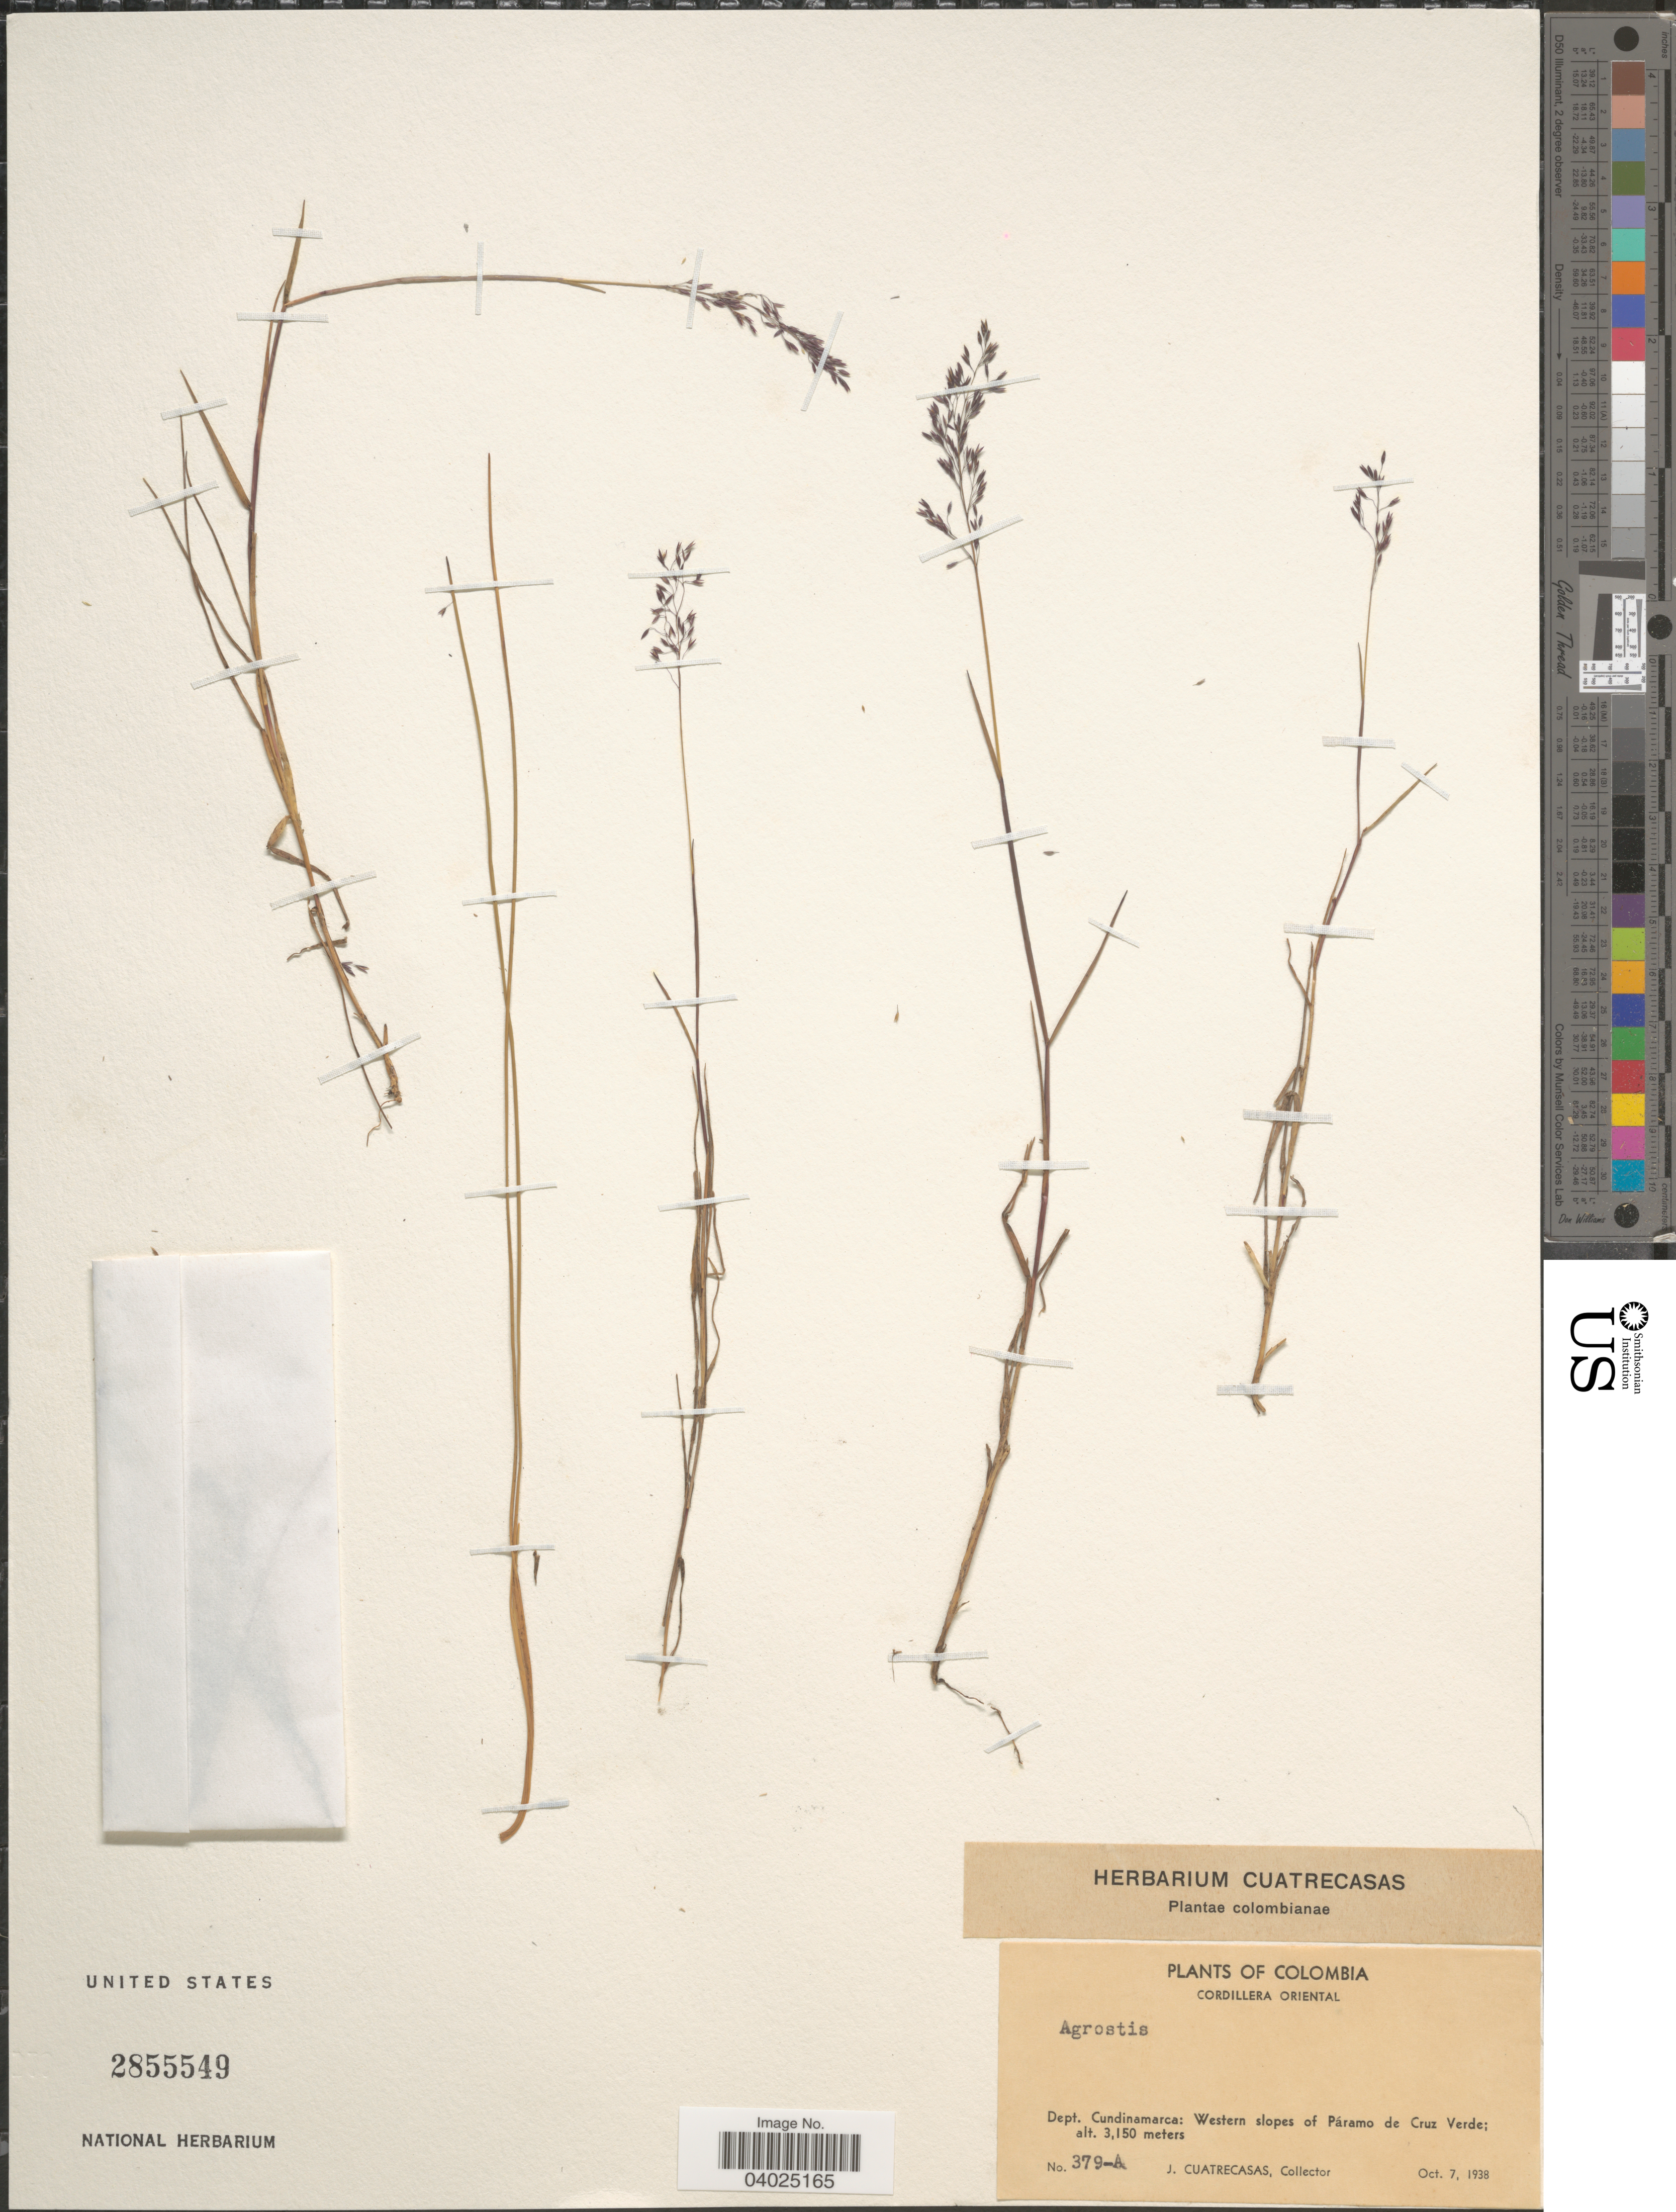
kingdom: Plantae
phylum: Tracheophyta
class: Liliopsida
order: Poales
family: Poaceae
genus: Agrostis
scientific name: Agrostis sp.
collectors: J. Cuatrecasas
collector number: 379-A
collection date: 1938-10-07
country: Colombia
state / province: Cundinamarca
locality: Cordillera Oriental. Dept. Cundinamarca: Western slopes of Páramo de Cruz Verde.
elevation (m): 3150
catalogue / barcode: US 2855549